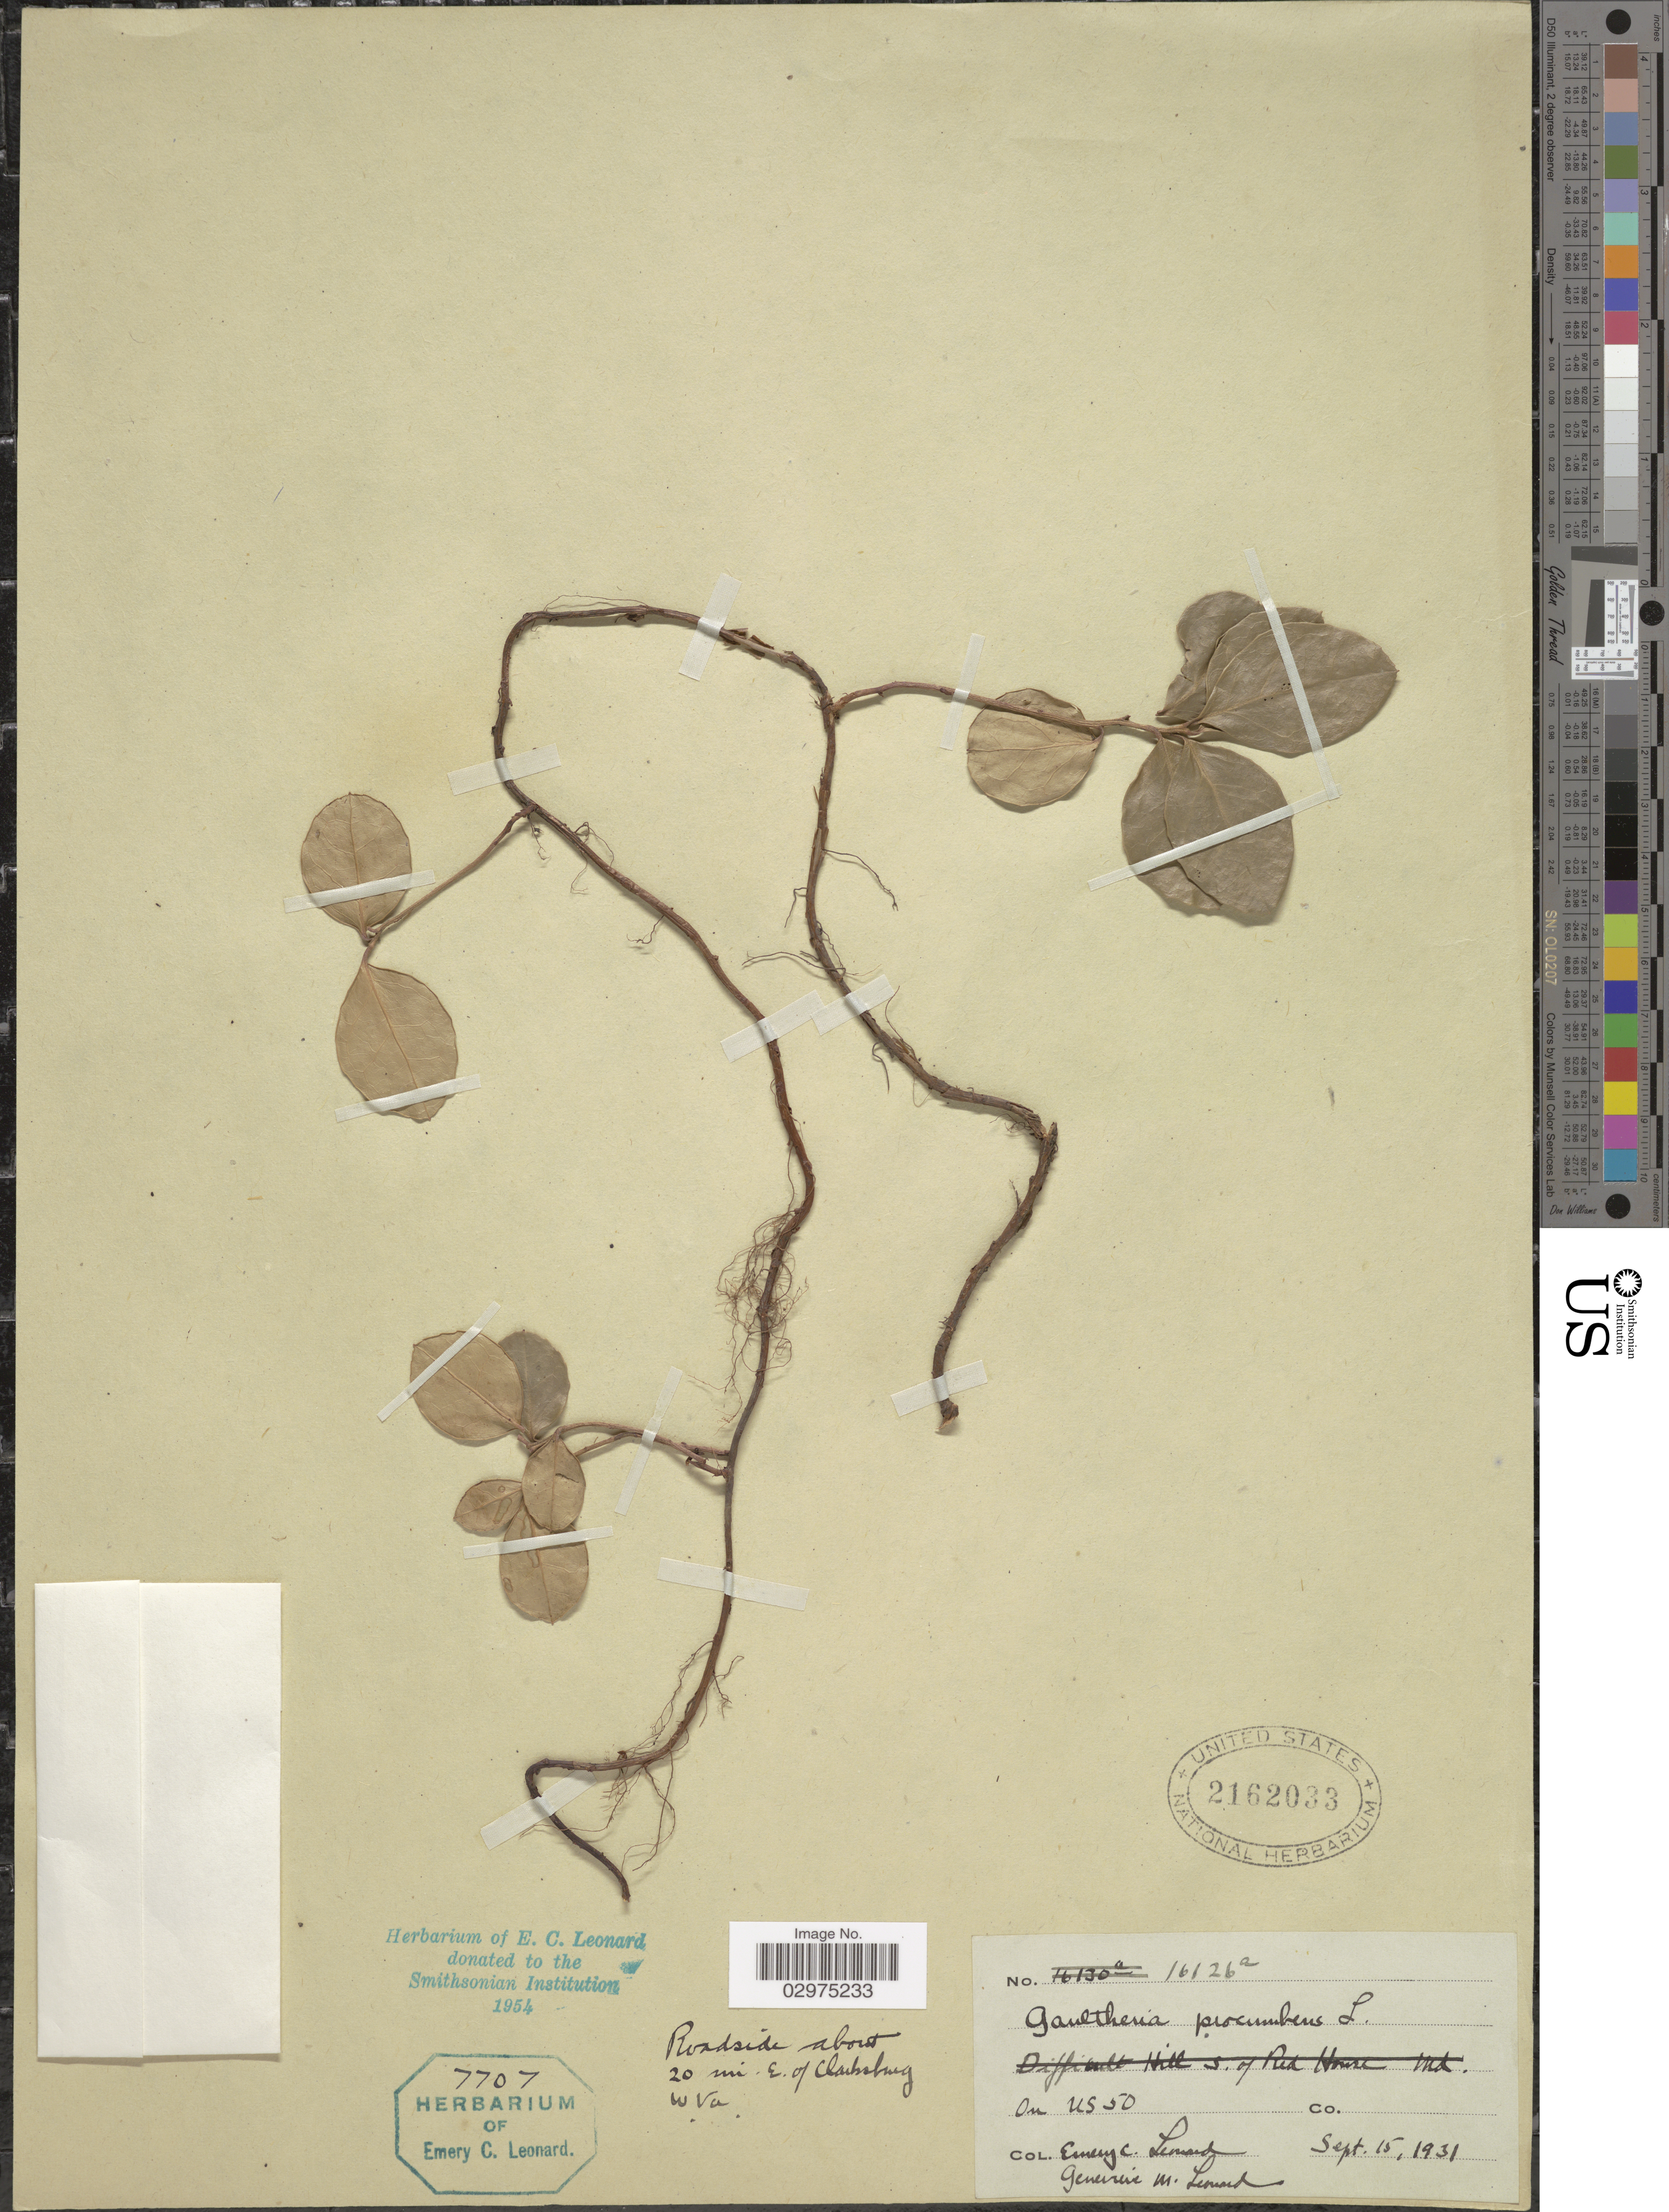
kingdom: Plantae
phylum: Tracheophyta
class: Magnoliopsida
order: Ericales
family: Ericaceae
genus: Gaultheria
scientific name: Gaultheria procumbens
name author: L.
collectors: E. C. Leonard & G. M. Leonard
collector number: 16126a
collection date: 1931-09-15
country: United States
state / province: West Virginia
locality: Roadside about 20 mi. E. of Clarksburg, W. Va. On US 50.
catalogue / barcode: US 2162033